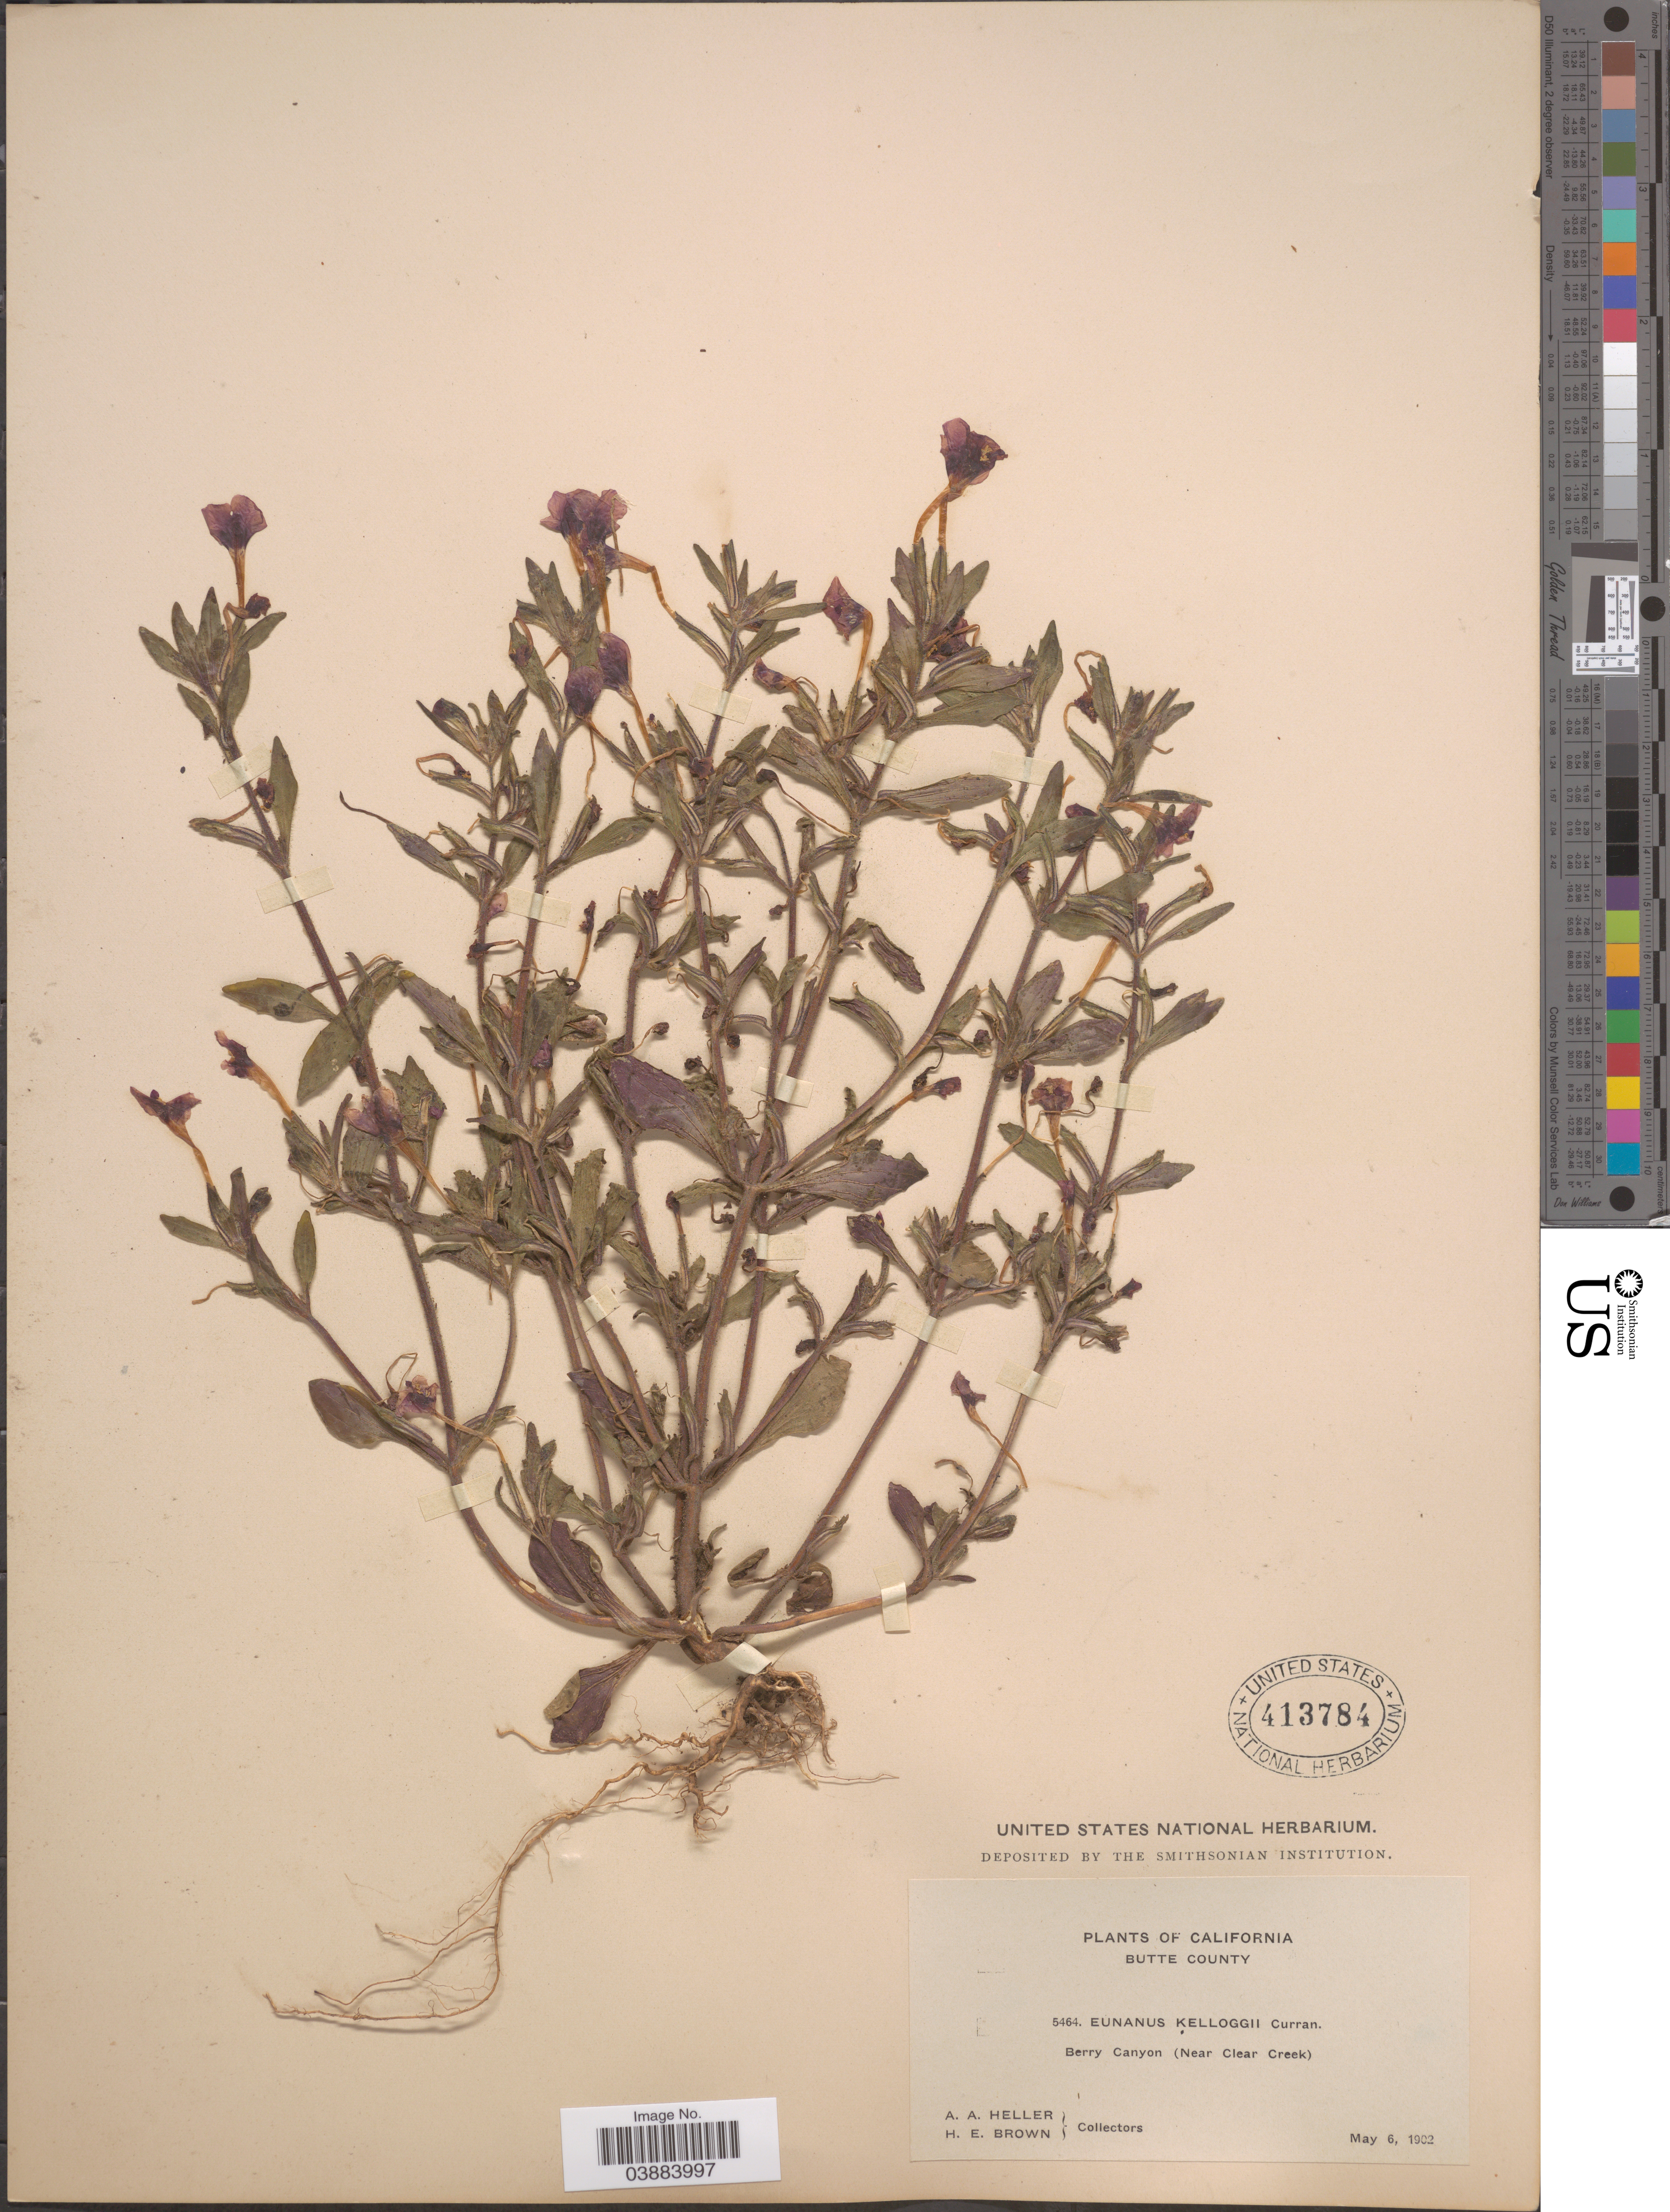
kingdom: Plantae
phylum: Tracheophyta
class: Magnoliopsida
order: Lamiales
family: Phrymaceae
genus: Eunanus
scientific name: Eunanus kelloggii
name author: Curran ex Greene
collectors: A. A. Heller & H. E. Brown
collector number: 5464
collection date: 1902-05-06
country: United States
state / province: California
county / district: Butte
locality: Butte County. Berry Canyon (Near Clear Creek).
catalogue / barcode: US 413784